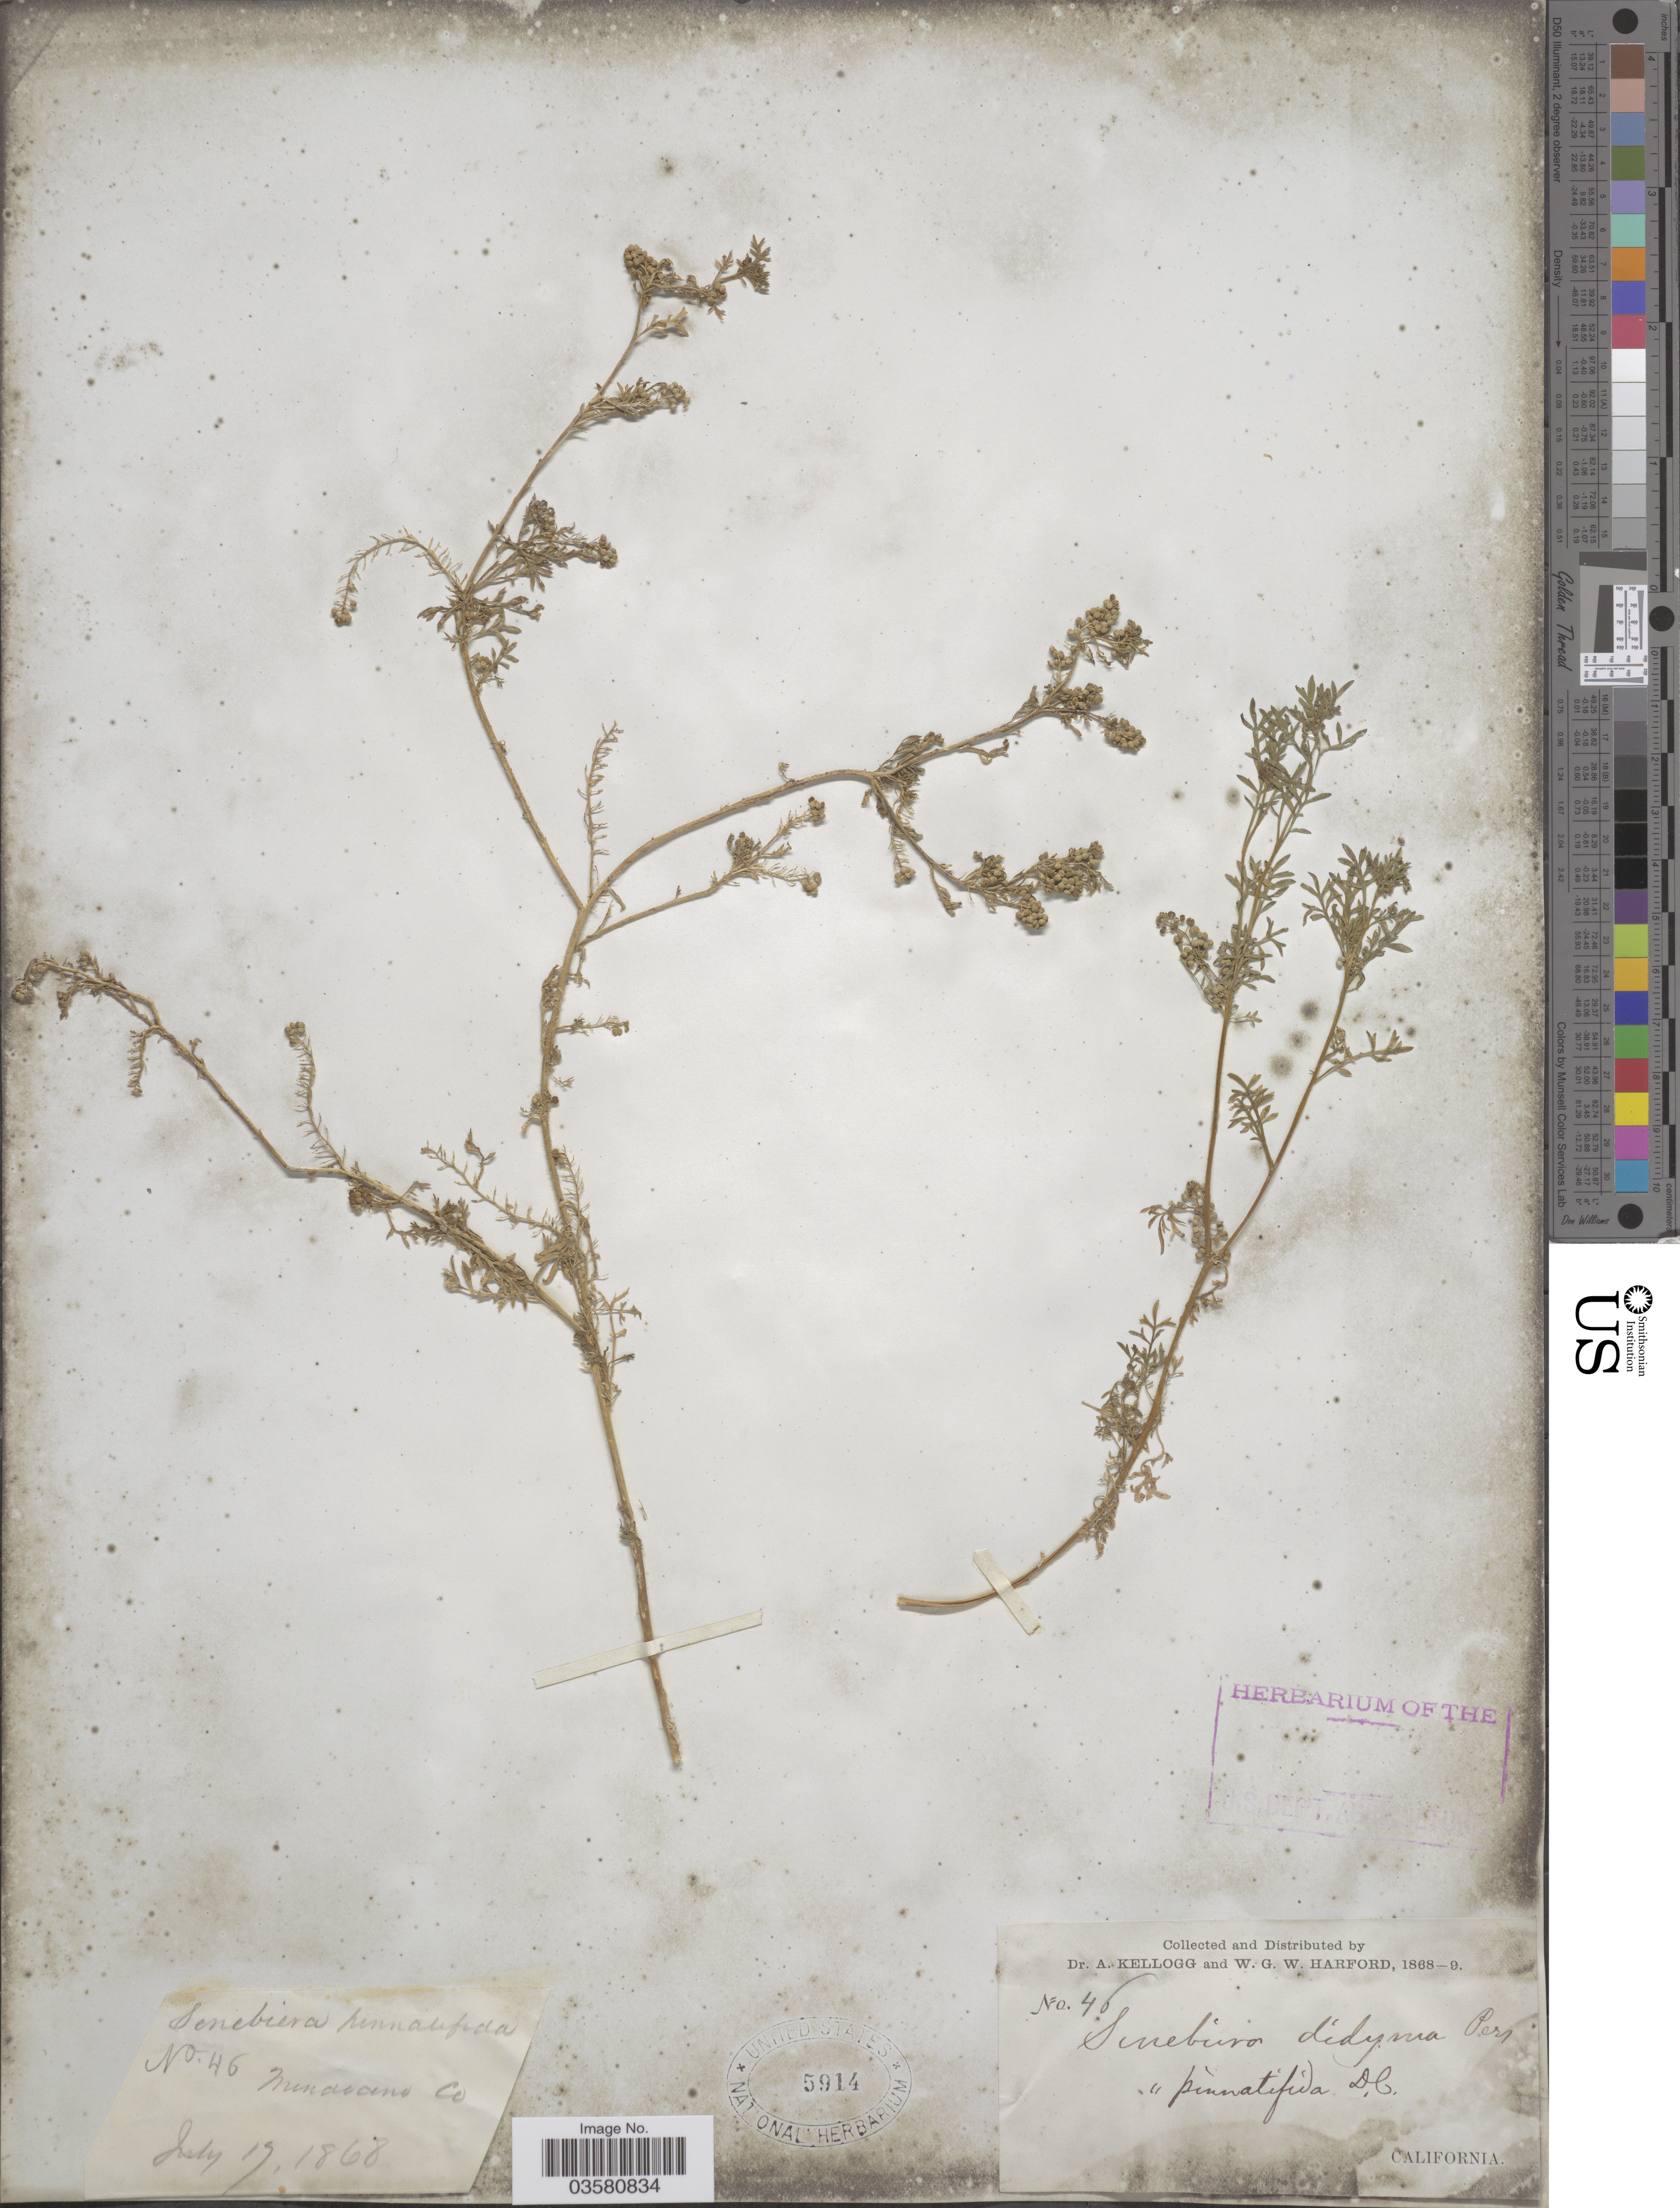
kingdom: Plantae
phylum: Tracheophyta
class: Magnoliopsida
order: Brassicales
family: Brassicaceae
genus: Lepidium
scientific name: Lepidium didymum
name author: L.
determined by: Strong, M. T., (US), Smithsonian Institution - National Museum of Natural History (UNITED STATES)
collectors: A. Kellogg & W. G. W. Harford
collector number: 46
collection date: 1868-07-19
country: United States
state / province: California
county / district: Mendocino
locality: Mendocino Co.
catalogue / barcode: US 5914